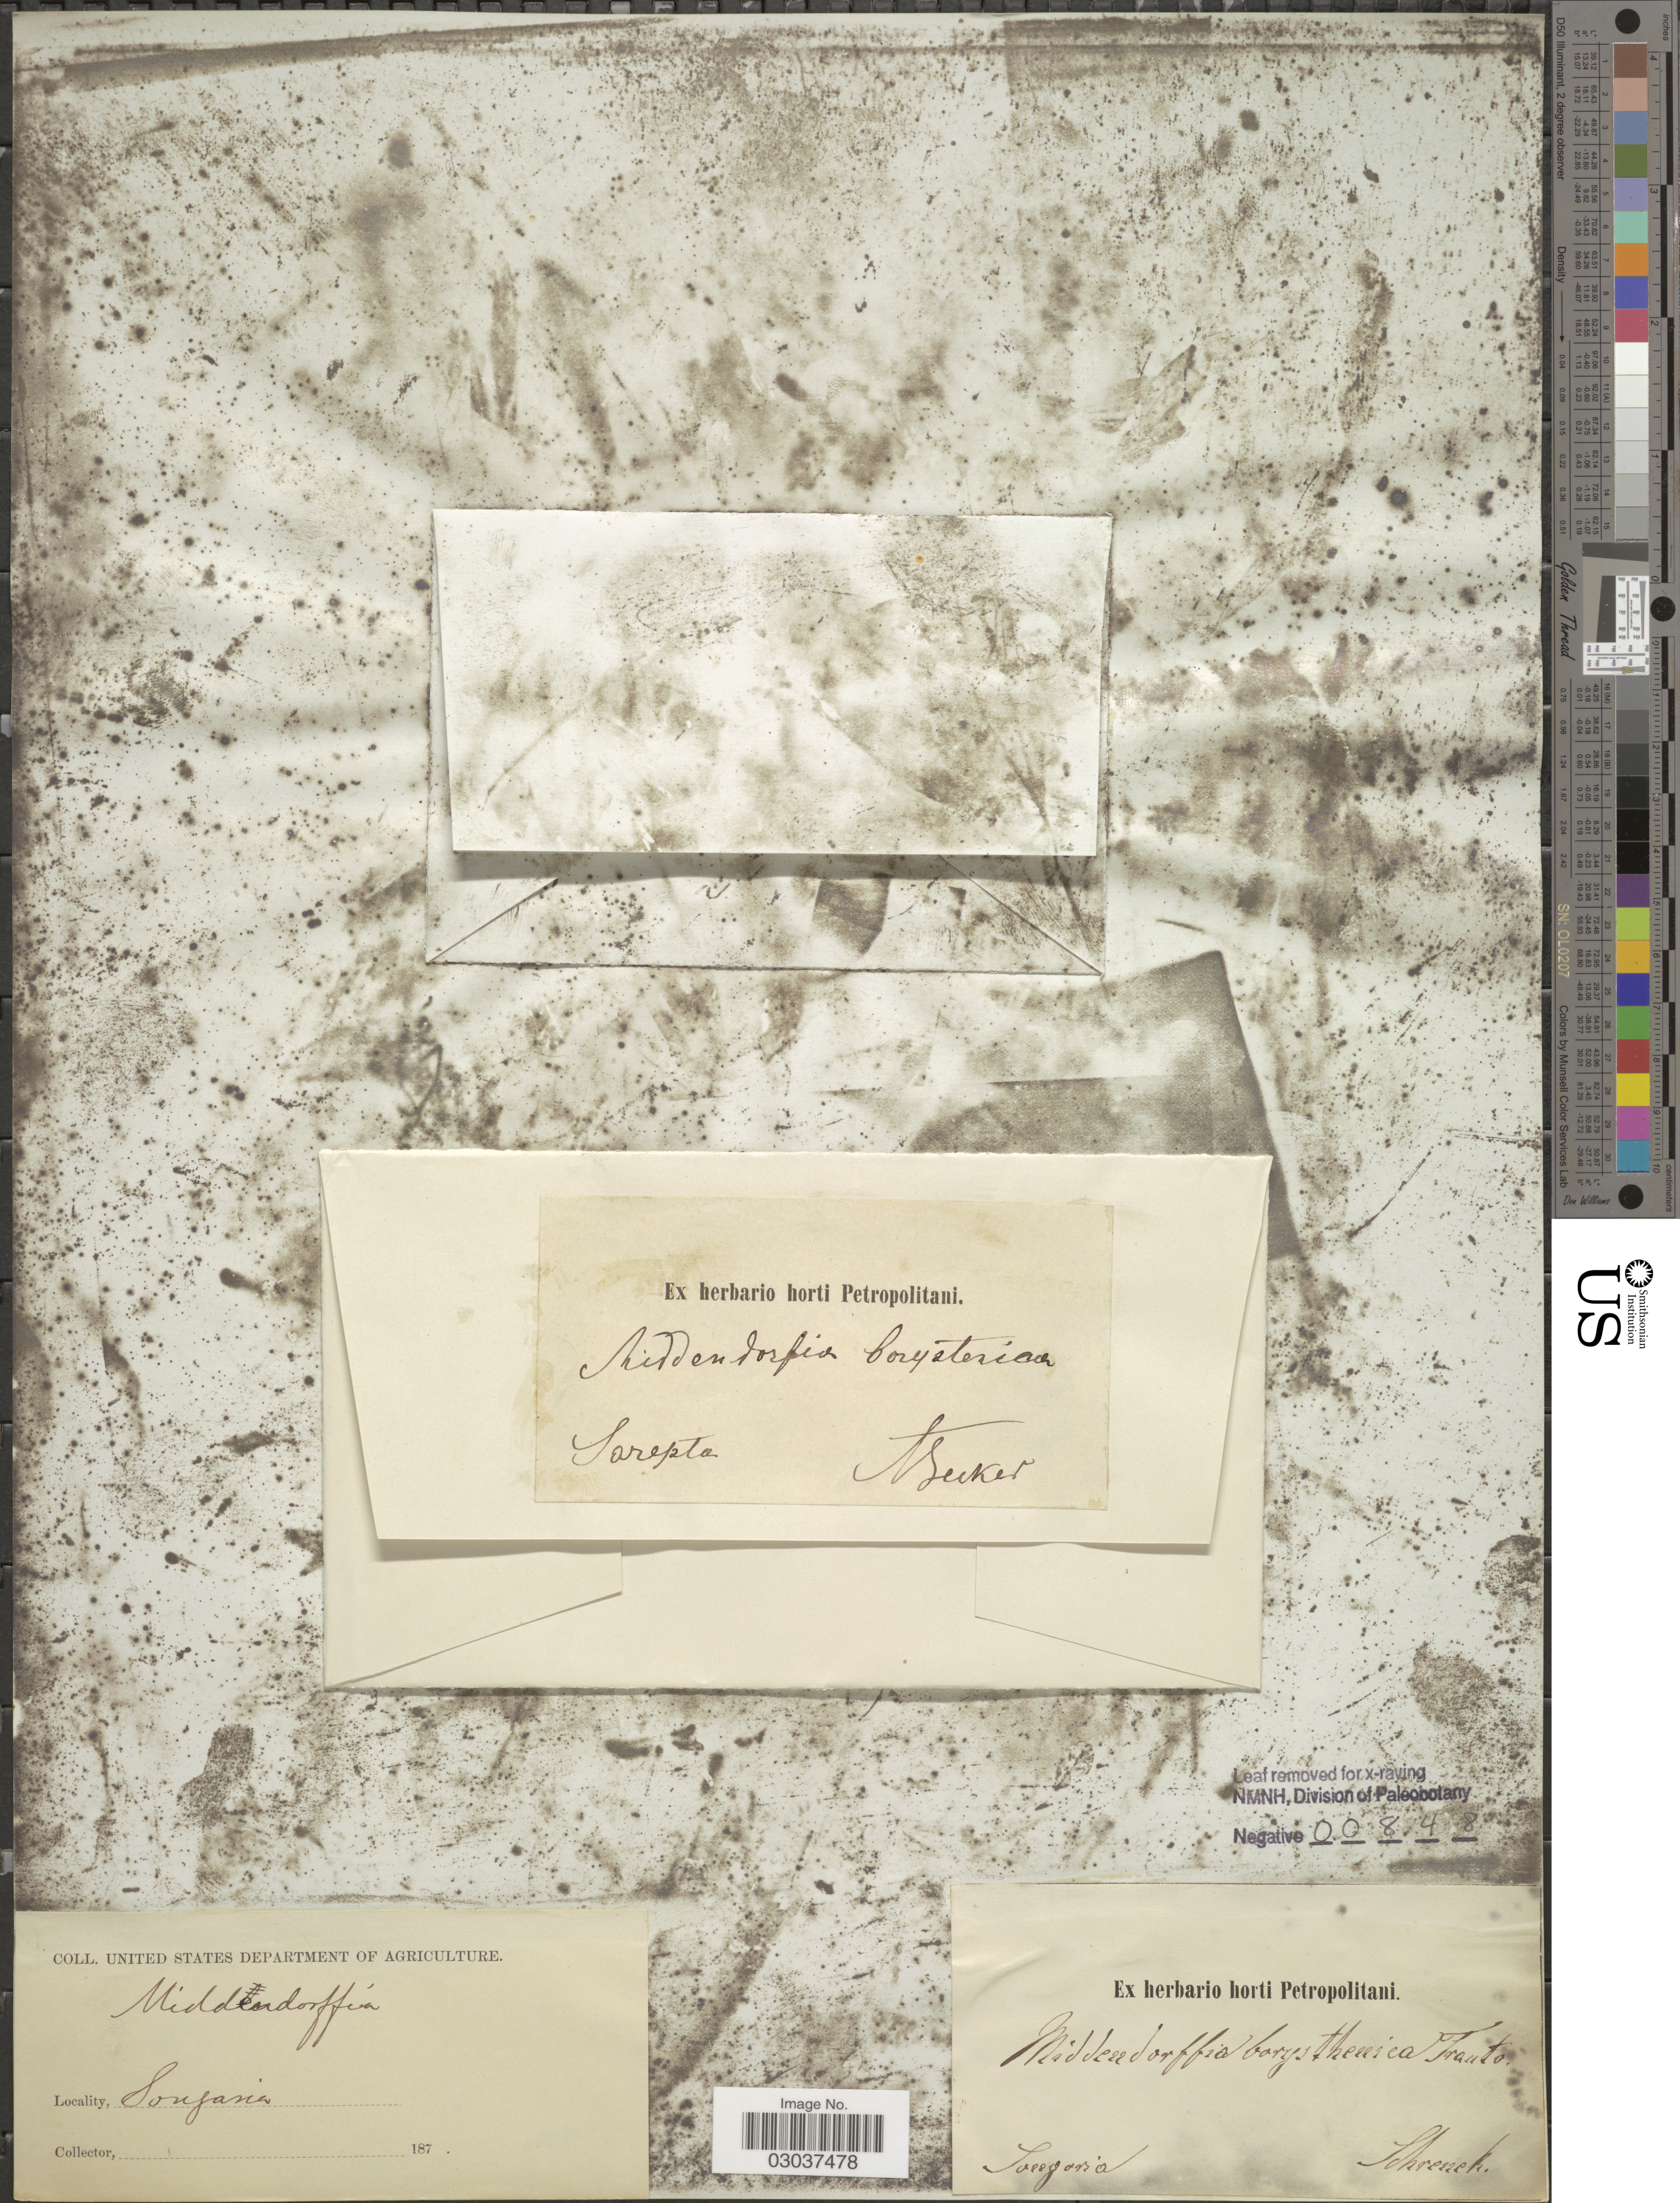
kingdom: Plantae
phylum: Tracheophyta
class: Magnoliopsida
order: Myrtales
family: Lythraceae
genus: Lythrum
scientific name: Lythrum borysthenicum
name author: (M. Bieb. ex Schrank) Litv.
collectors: -- Schrenck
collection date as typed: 187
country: China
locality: Songaria.